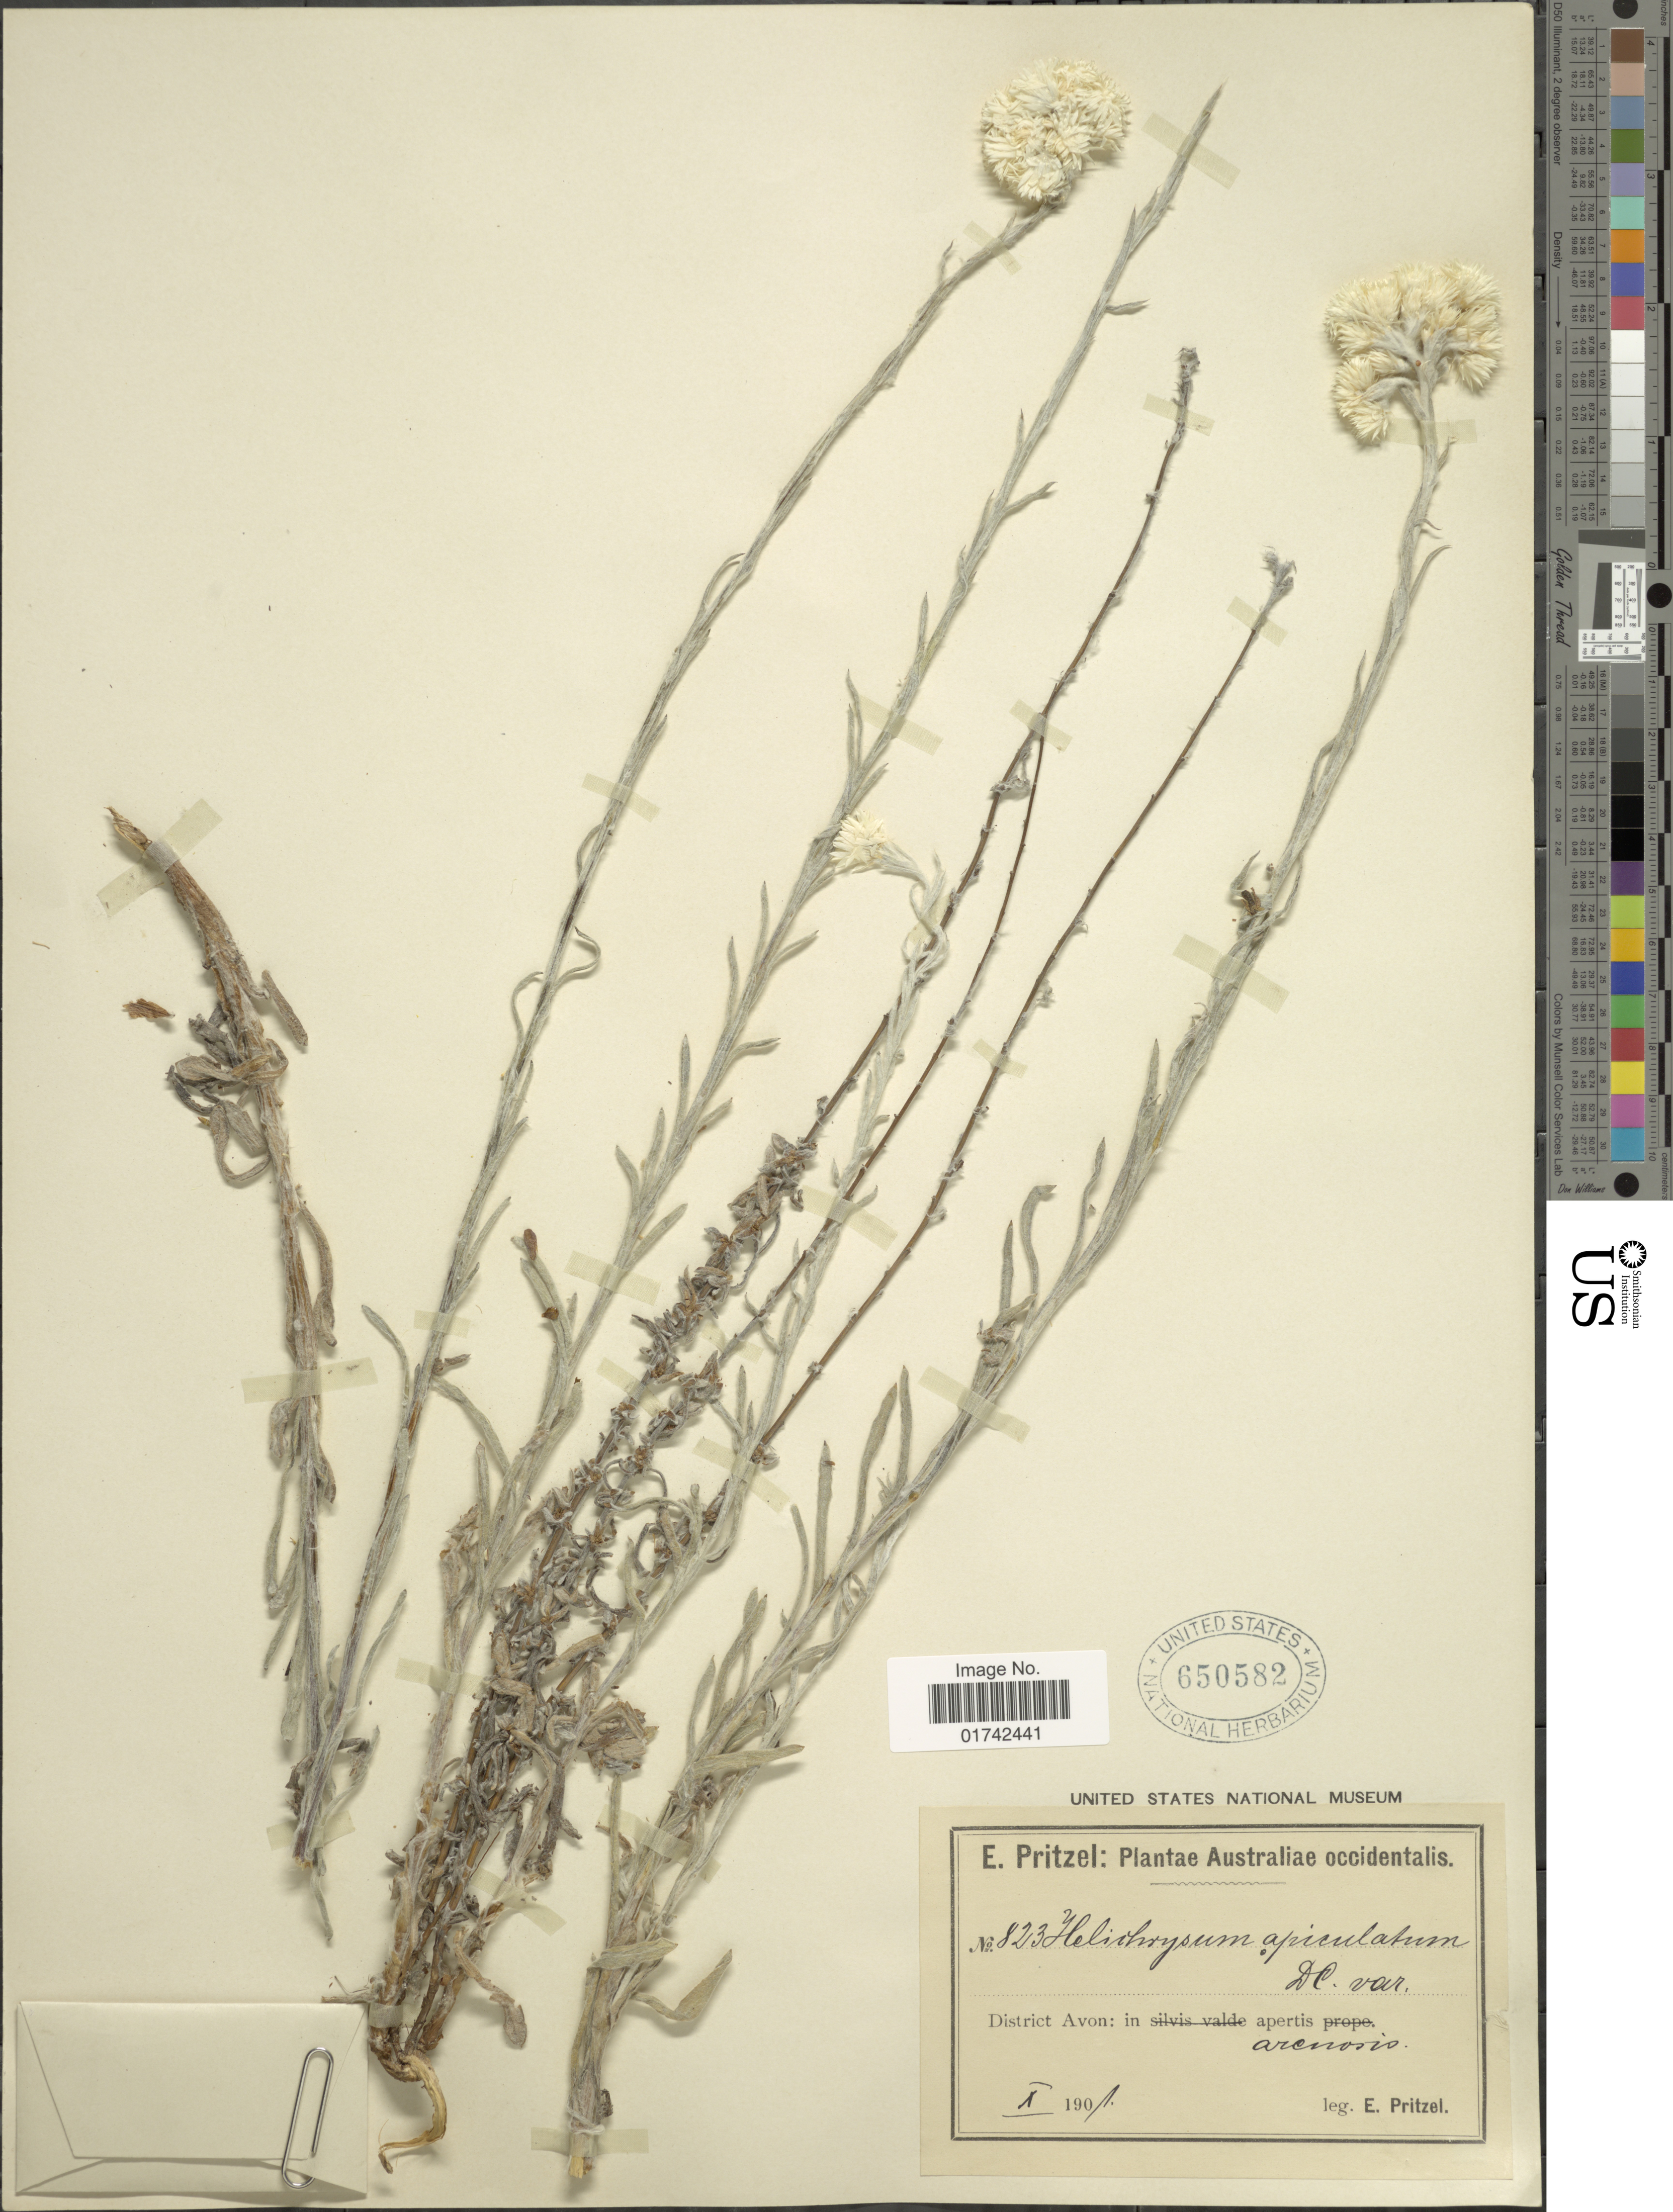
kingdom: Plantae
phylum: Tracheophyta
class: Magnoliopsida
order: Asterales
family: Asteraceae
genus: Helichrysum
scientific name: Helichrysum apiculatum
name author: (Labill.) D. Don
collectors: E. G. Pritzel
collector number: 823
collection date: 1901-10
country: Australia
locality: District Avon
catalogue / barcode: US 650582